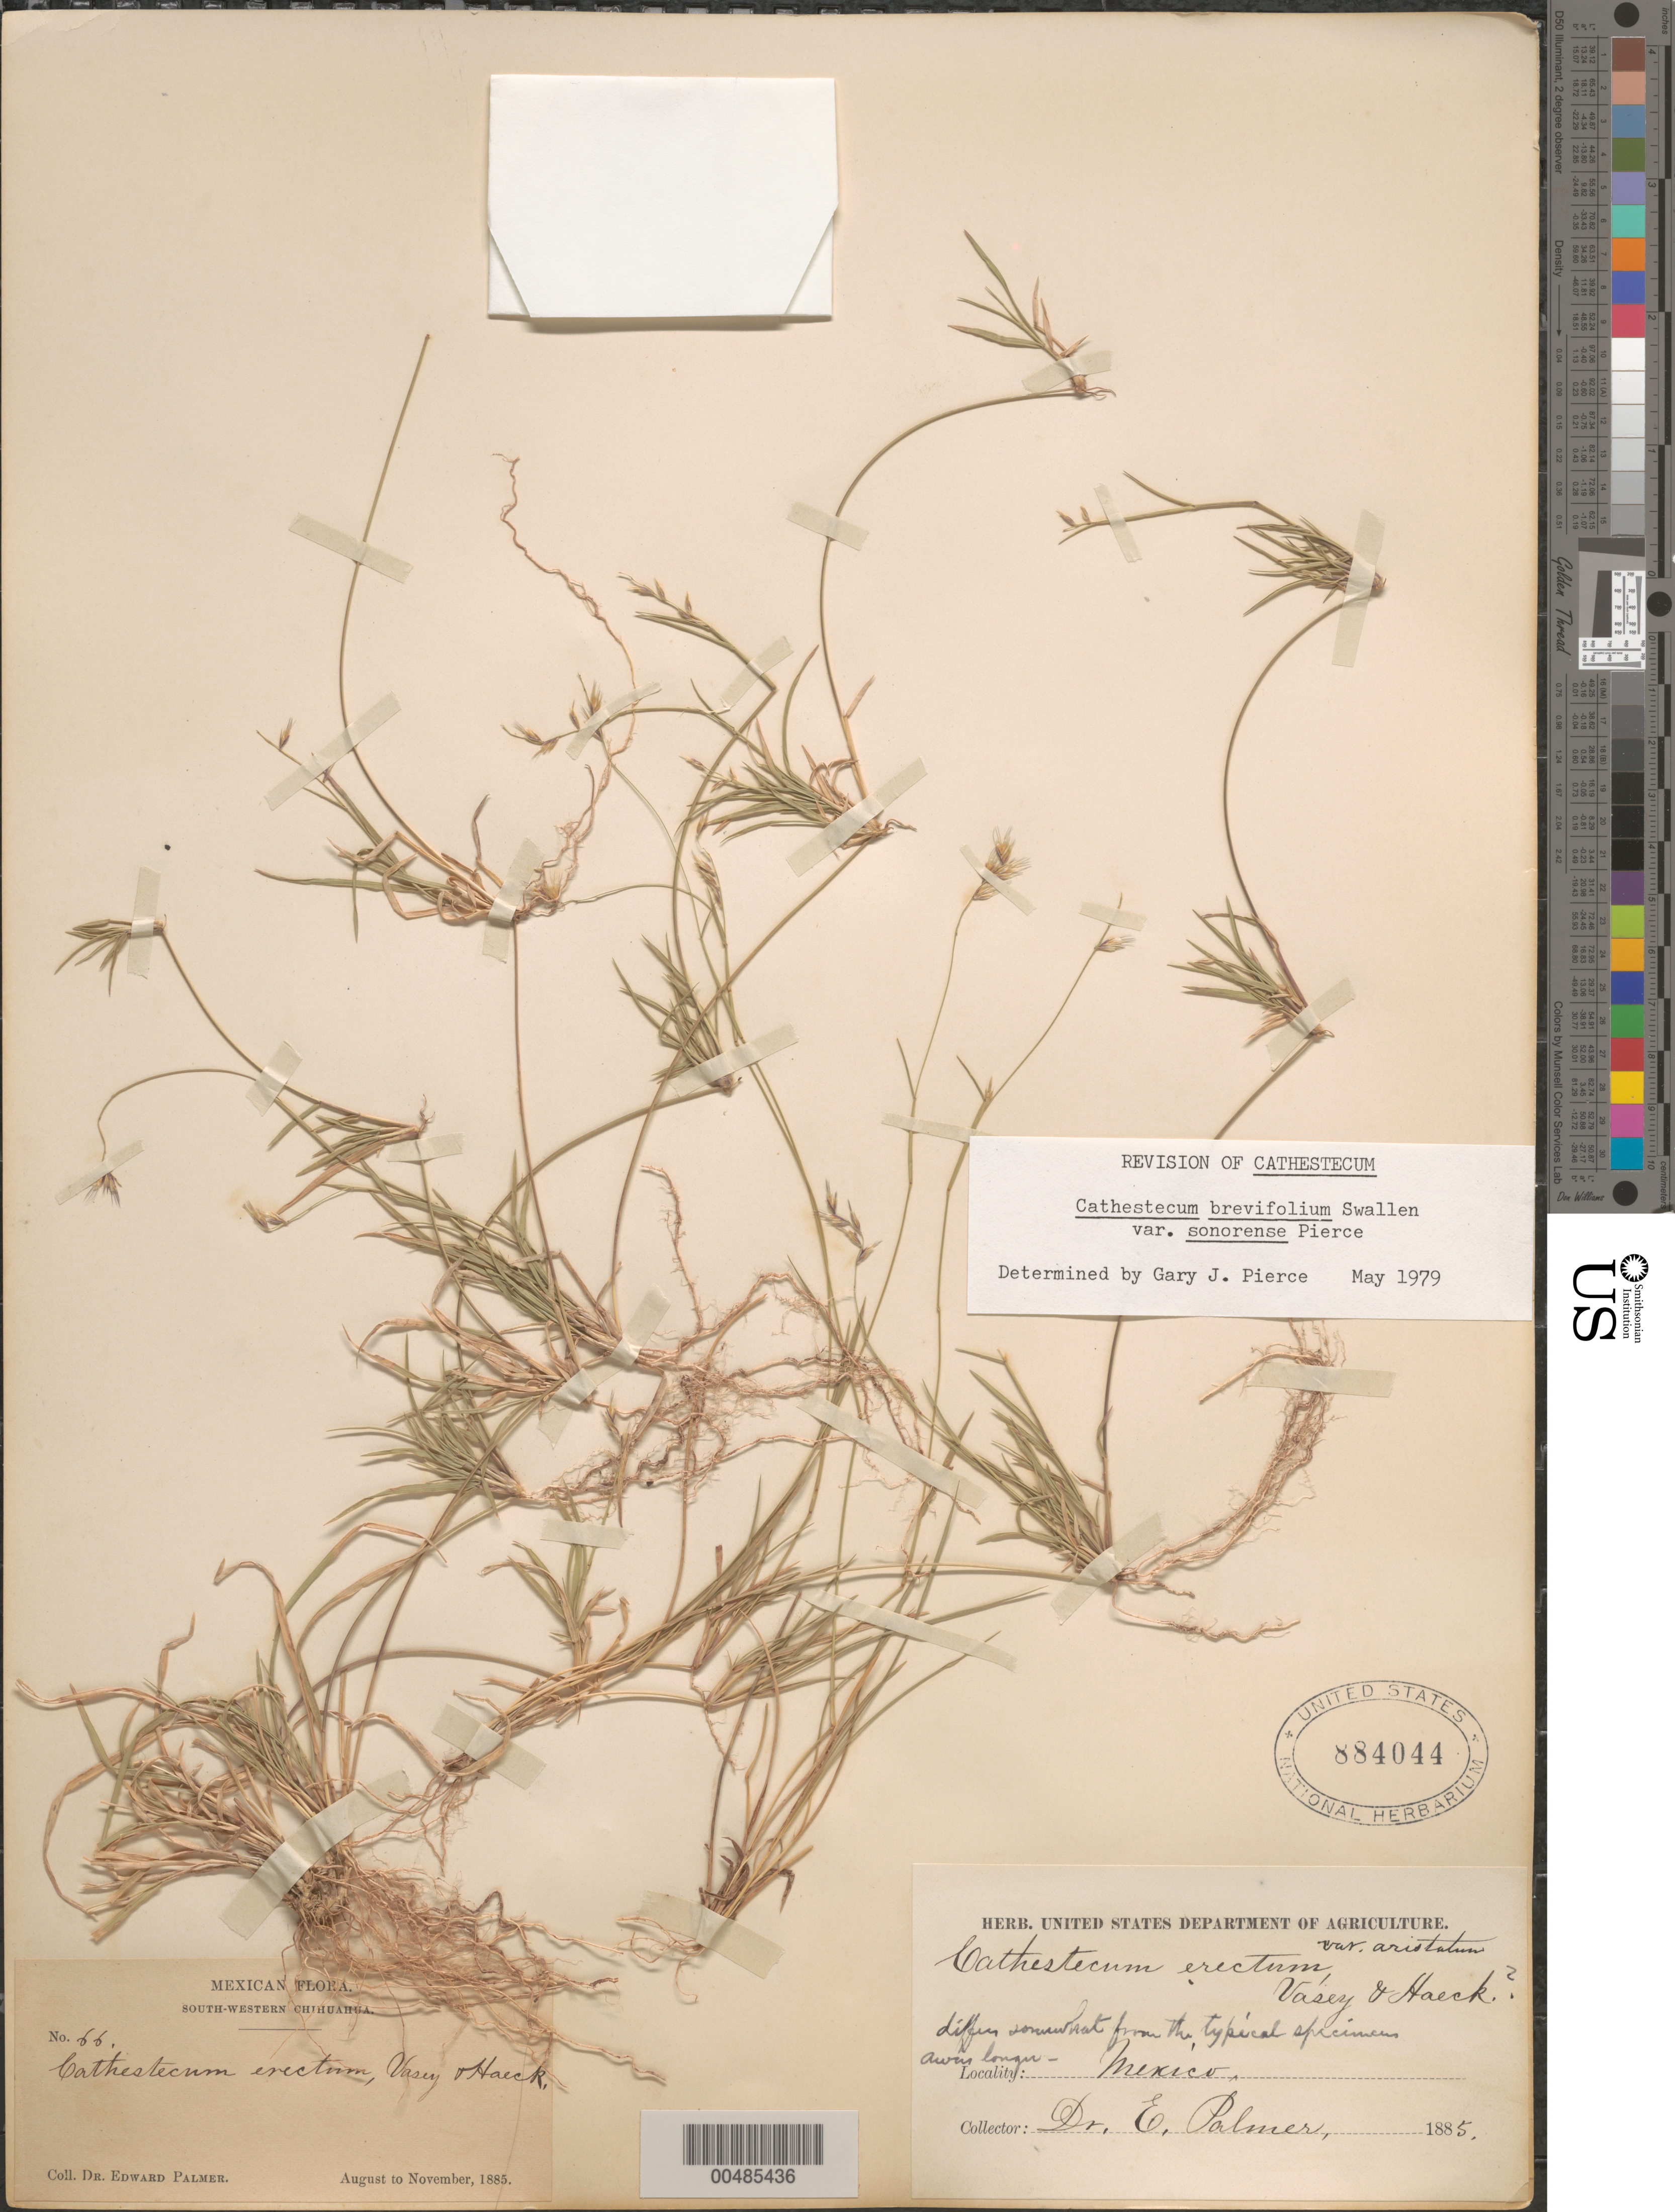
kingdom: Plantae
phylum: Tracheophyta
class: Liliopsida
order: Poales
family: Poaceae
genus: Cathestecum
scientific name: Cathestecum brevifolium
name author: Swallen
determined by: Pierce, G. J.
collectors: E. Palmer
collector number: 66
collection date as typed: Aug 1885 to Nov 1885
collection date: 1885-08/1885-11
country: Mexico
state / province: Chihuahua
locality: South-western Chihuahua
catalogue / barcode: US 884044